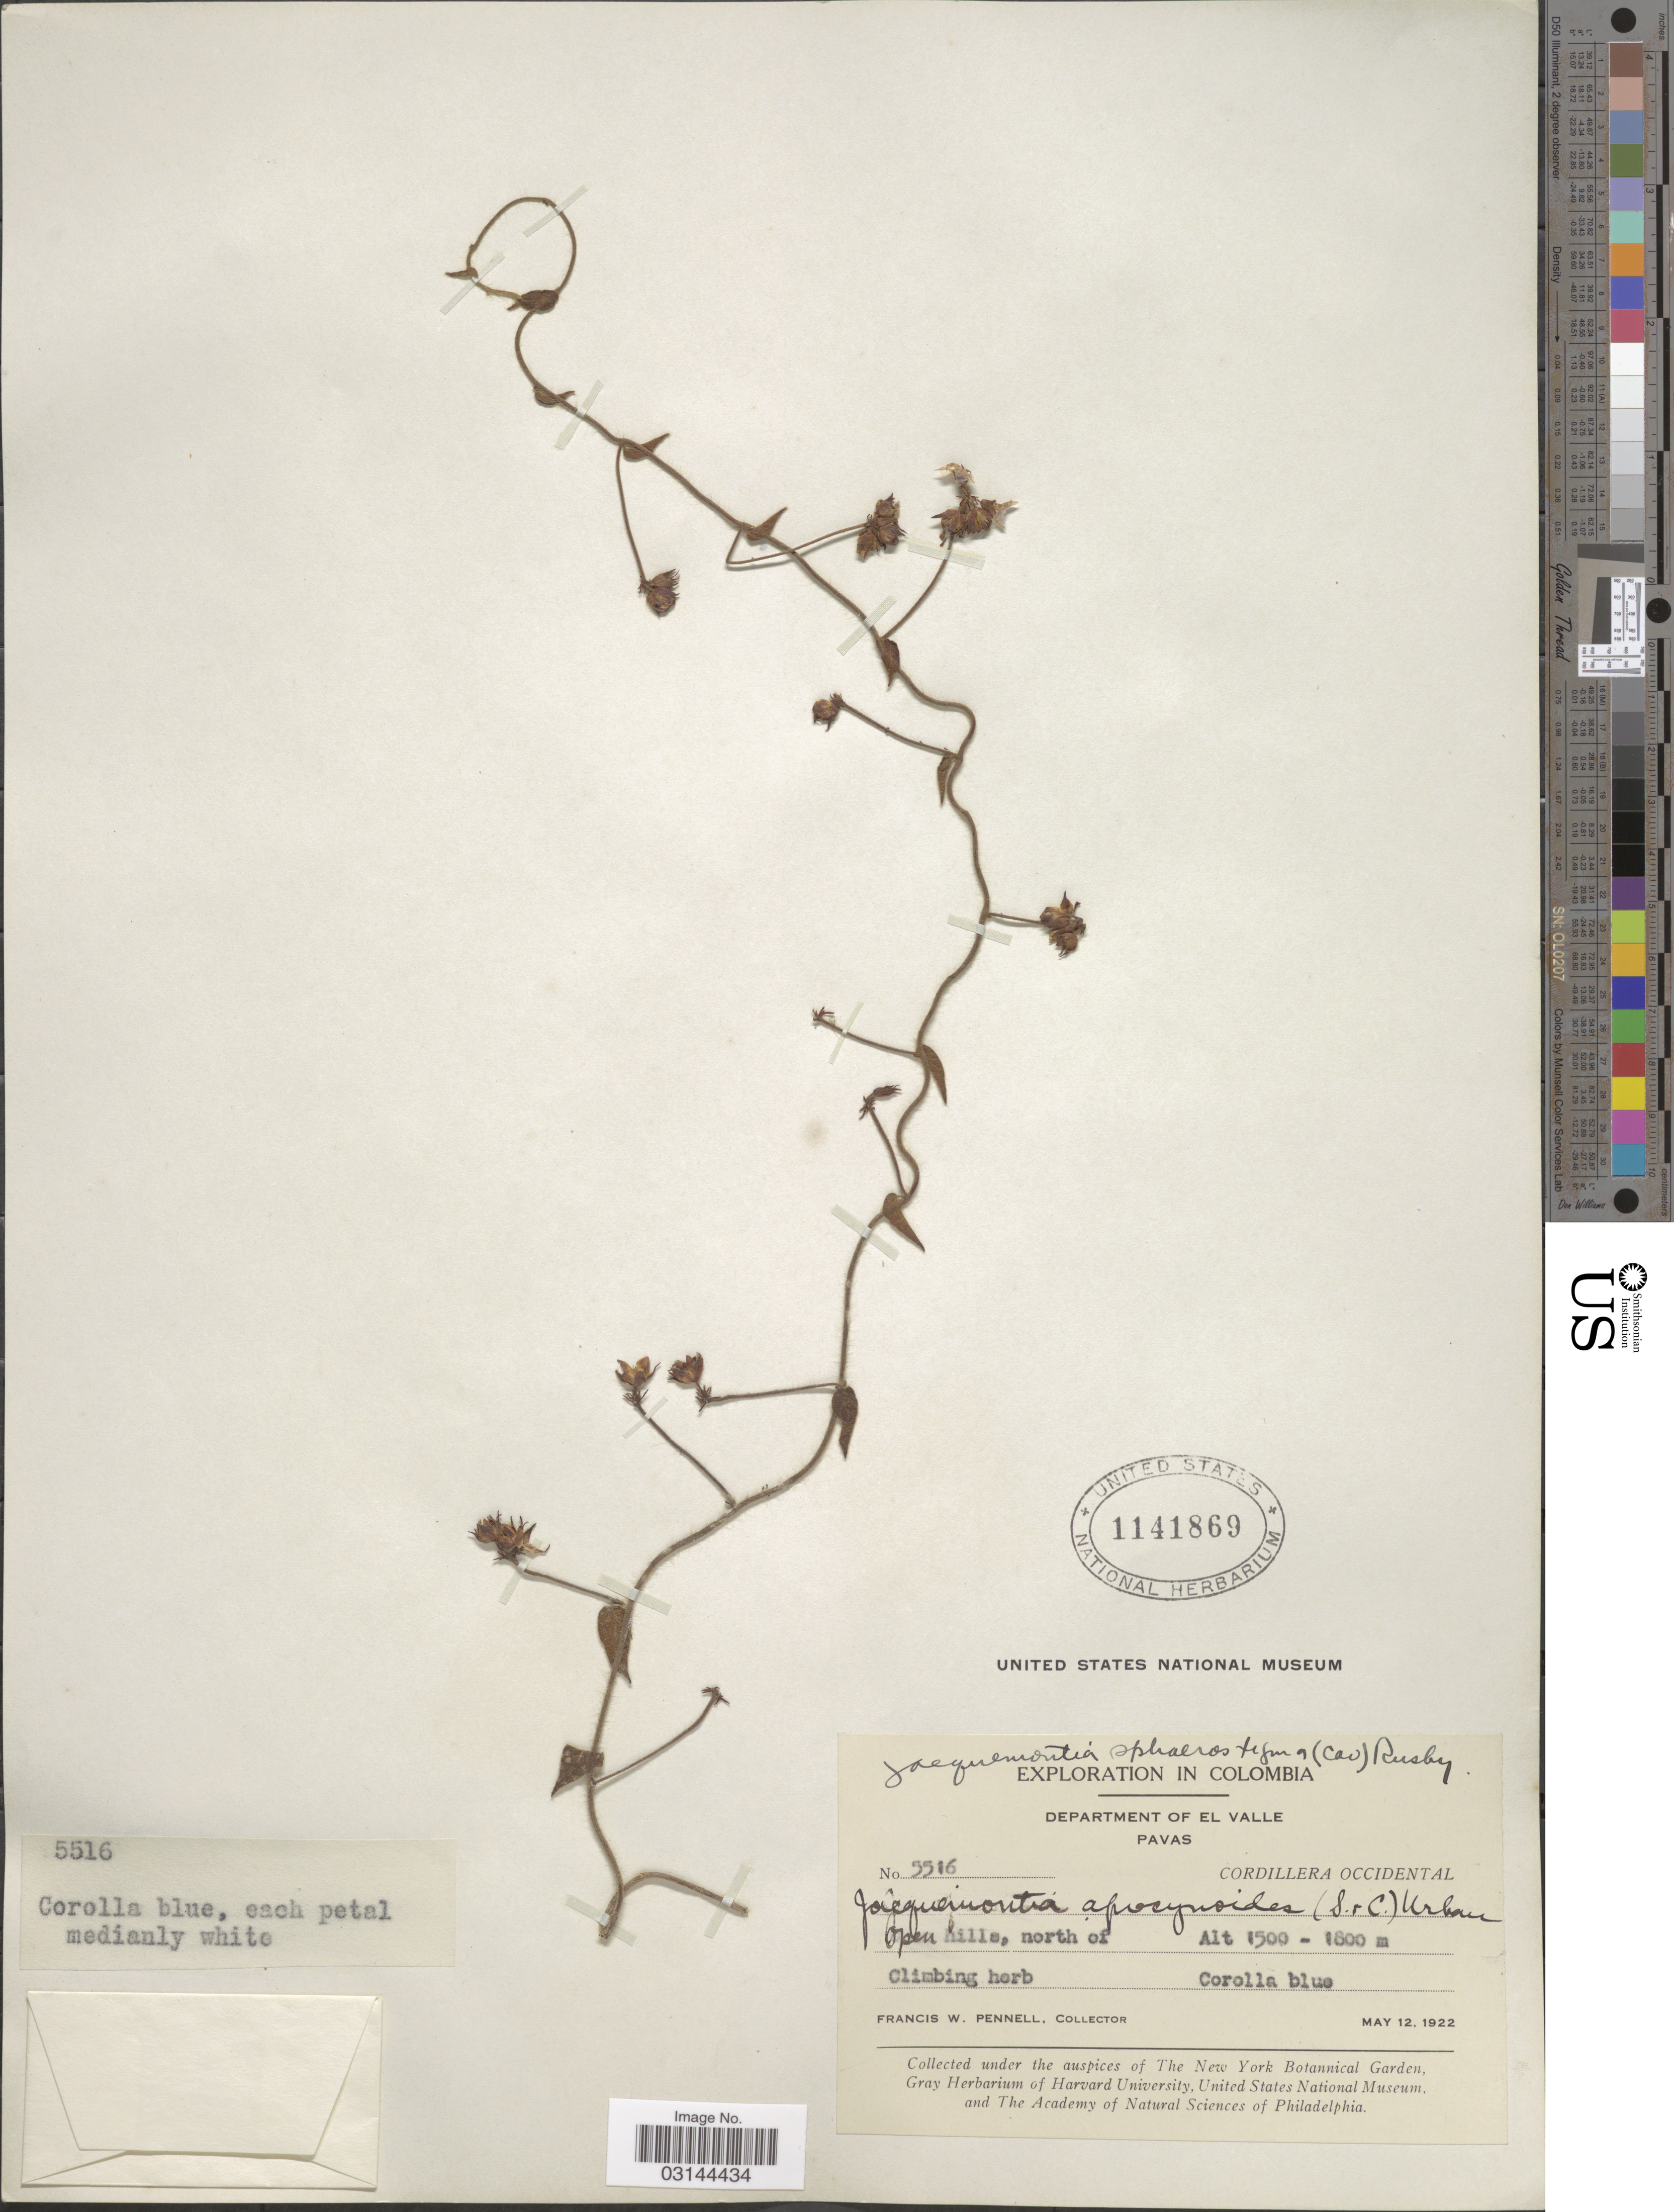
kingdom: Plantae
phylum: Tracheophyta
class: Magnoliopsida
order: Solanales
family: Convolvulaceae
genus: Jacquemontia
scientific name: Jacquemontia sphaerostigma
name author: (Cav.) Rusby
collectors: F. W. Pennell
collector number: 5516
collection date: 1922-05-12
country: Colombia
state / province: Valle del Cauca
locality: Department of El Valle. Pavas. Cordillera Occidental. Open hills, north of.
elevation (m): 1500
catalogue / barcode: US 1141869